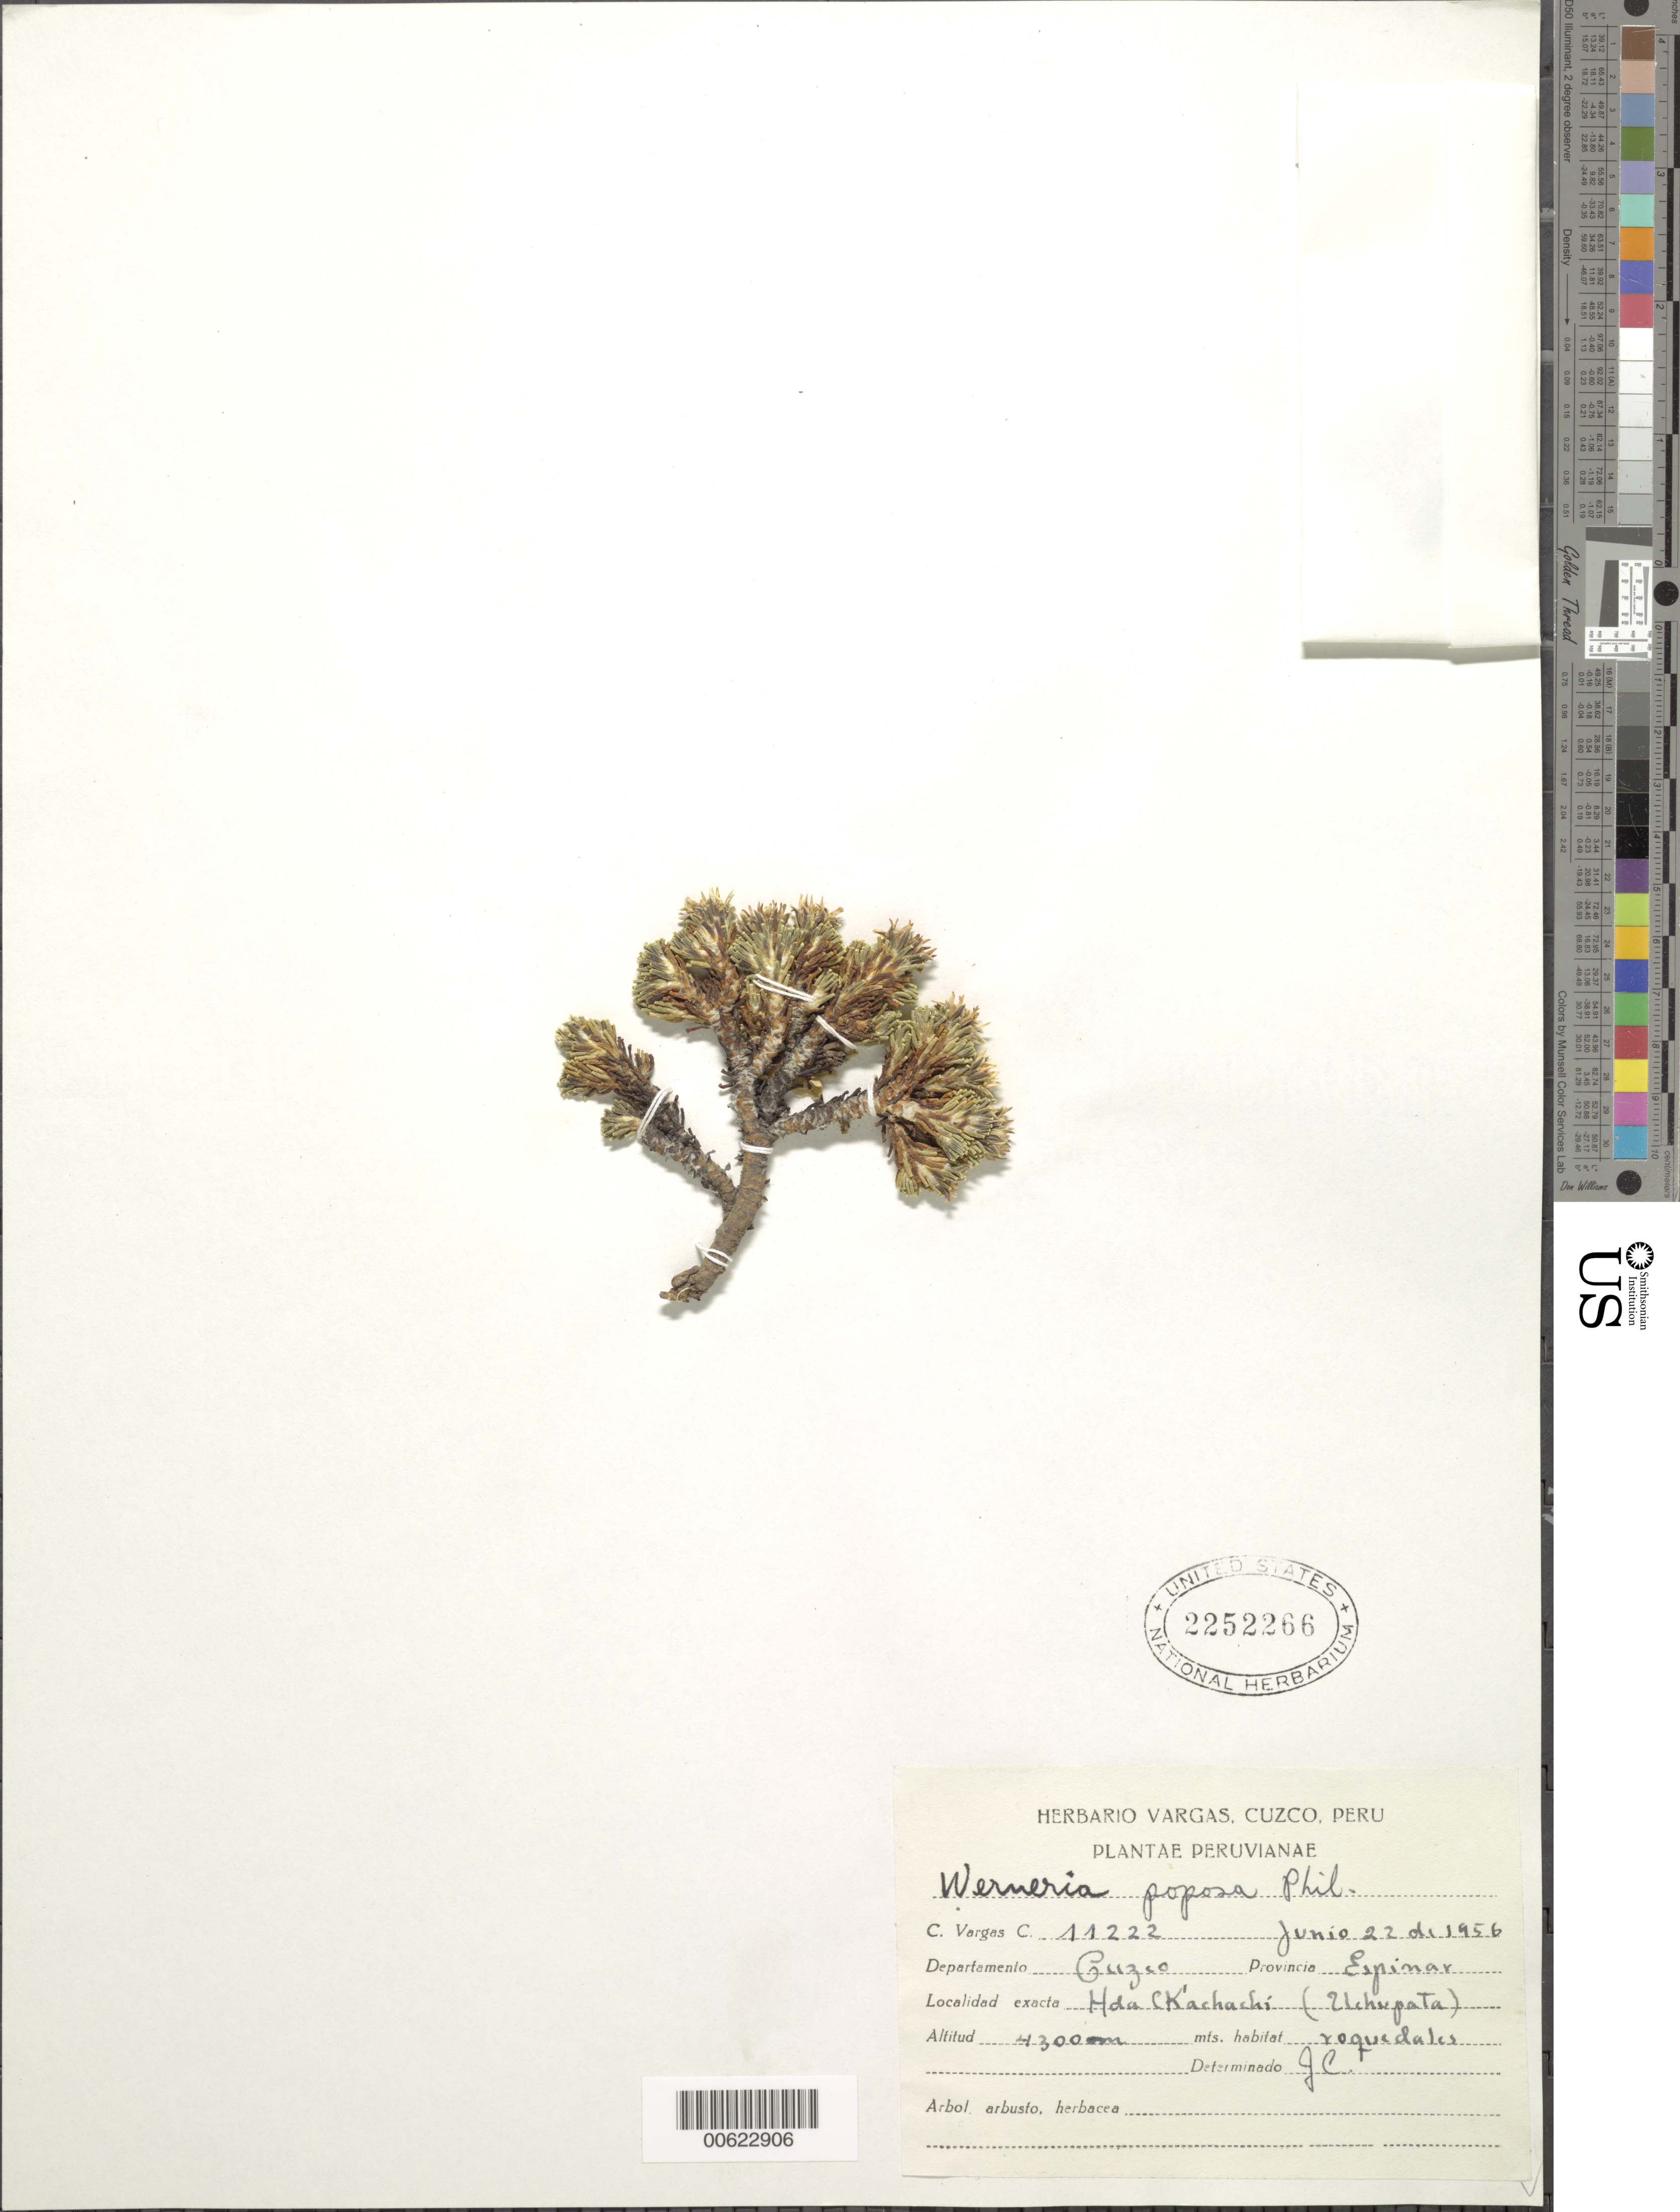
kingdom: Plantae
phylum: Tracheophyta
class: Magnoliopsida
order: Asterales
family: Asteraceae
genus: Xenophyllum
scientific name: Xenophyllum poposum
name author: (Phil.) V.A. Funk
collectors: E. Asplund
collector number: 11222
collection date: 1956-06-22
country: Peru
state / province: Cusco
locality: Espinar, Hacienda K'achachi (Uchupata) ?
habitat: Roquedales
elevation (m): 4300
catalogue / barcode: US 2252266